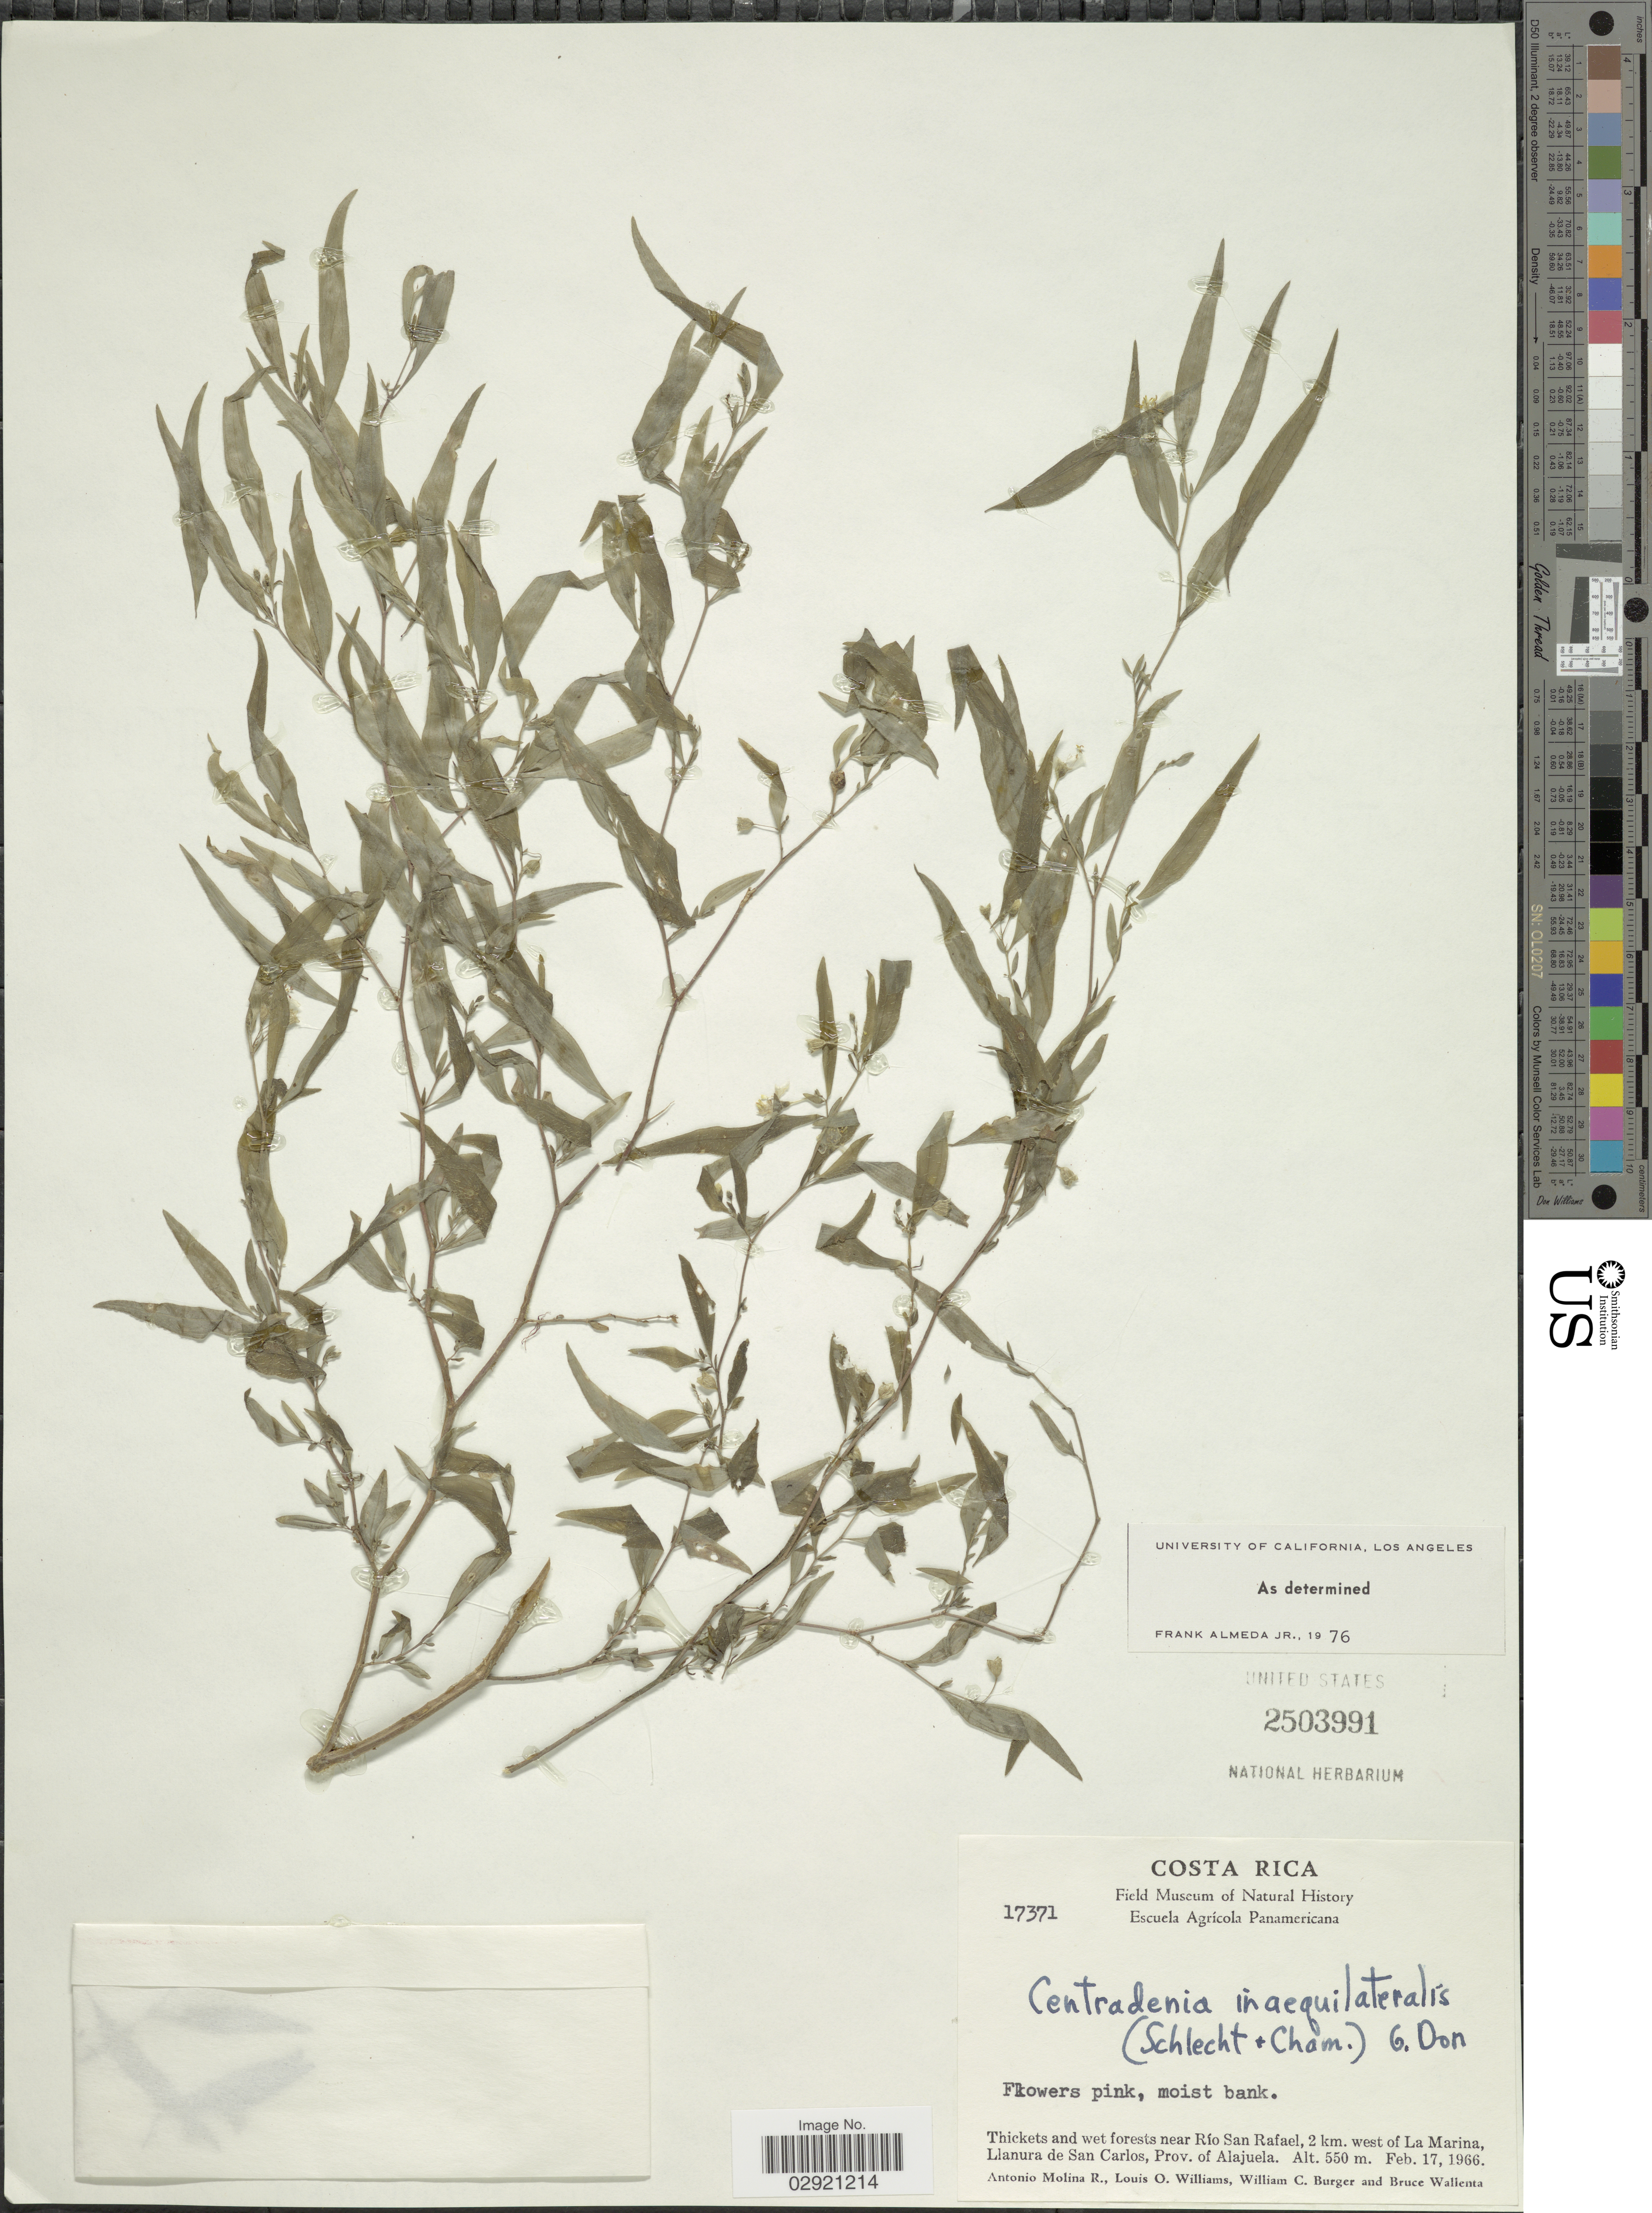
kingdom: Plantae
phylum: Tracheophyta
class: Magnoliopsida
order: Myrtales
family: Melastomataceae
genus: Centradenia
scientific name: Centradenia inaequilateralis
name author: (Gleason) G. Don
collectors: A. Molina R., L. O. Williams, W. Burger & B. Wallenta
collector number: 17371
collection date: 1966-02-17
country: Costa Rica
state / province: Alajuela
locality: Near Río San Rafael, 2 km. west of La Marina, Llanura de San Carlos.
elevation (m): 550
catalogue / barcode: US 2503991